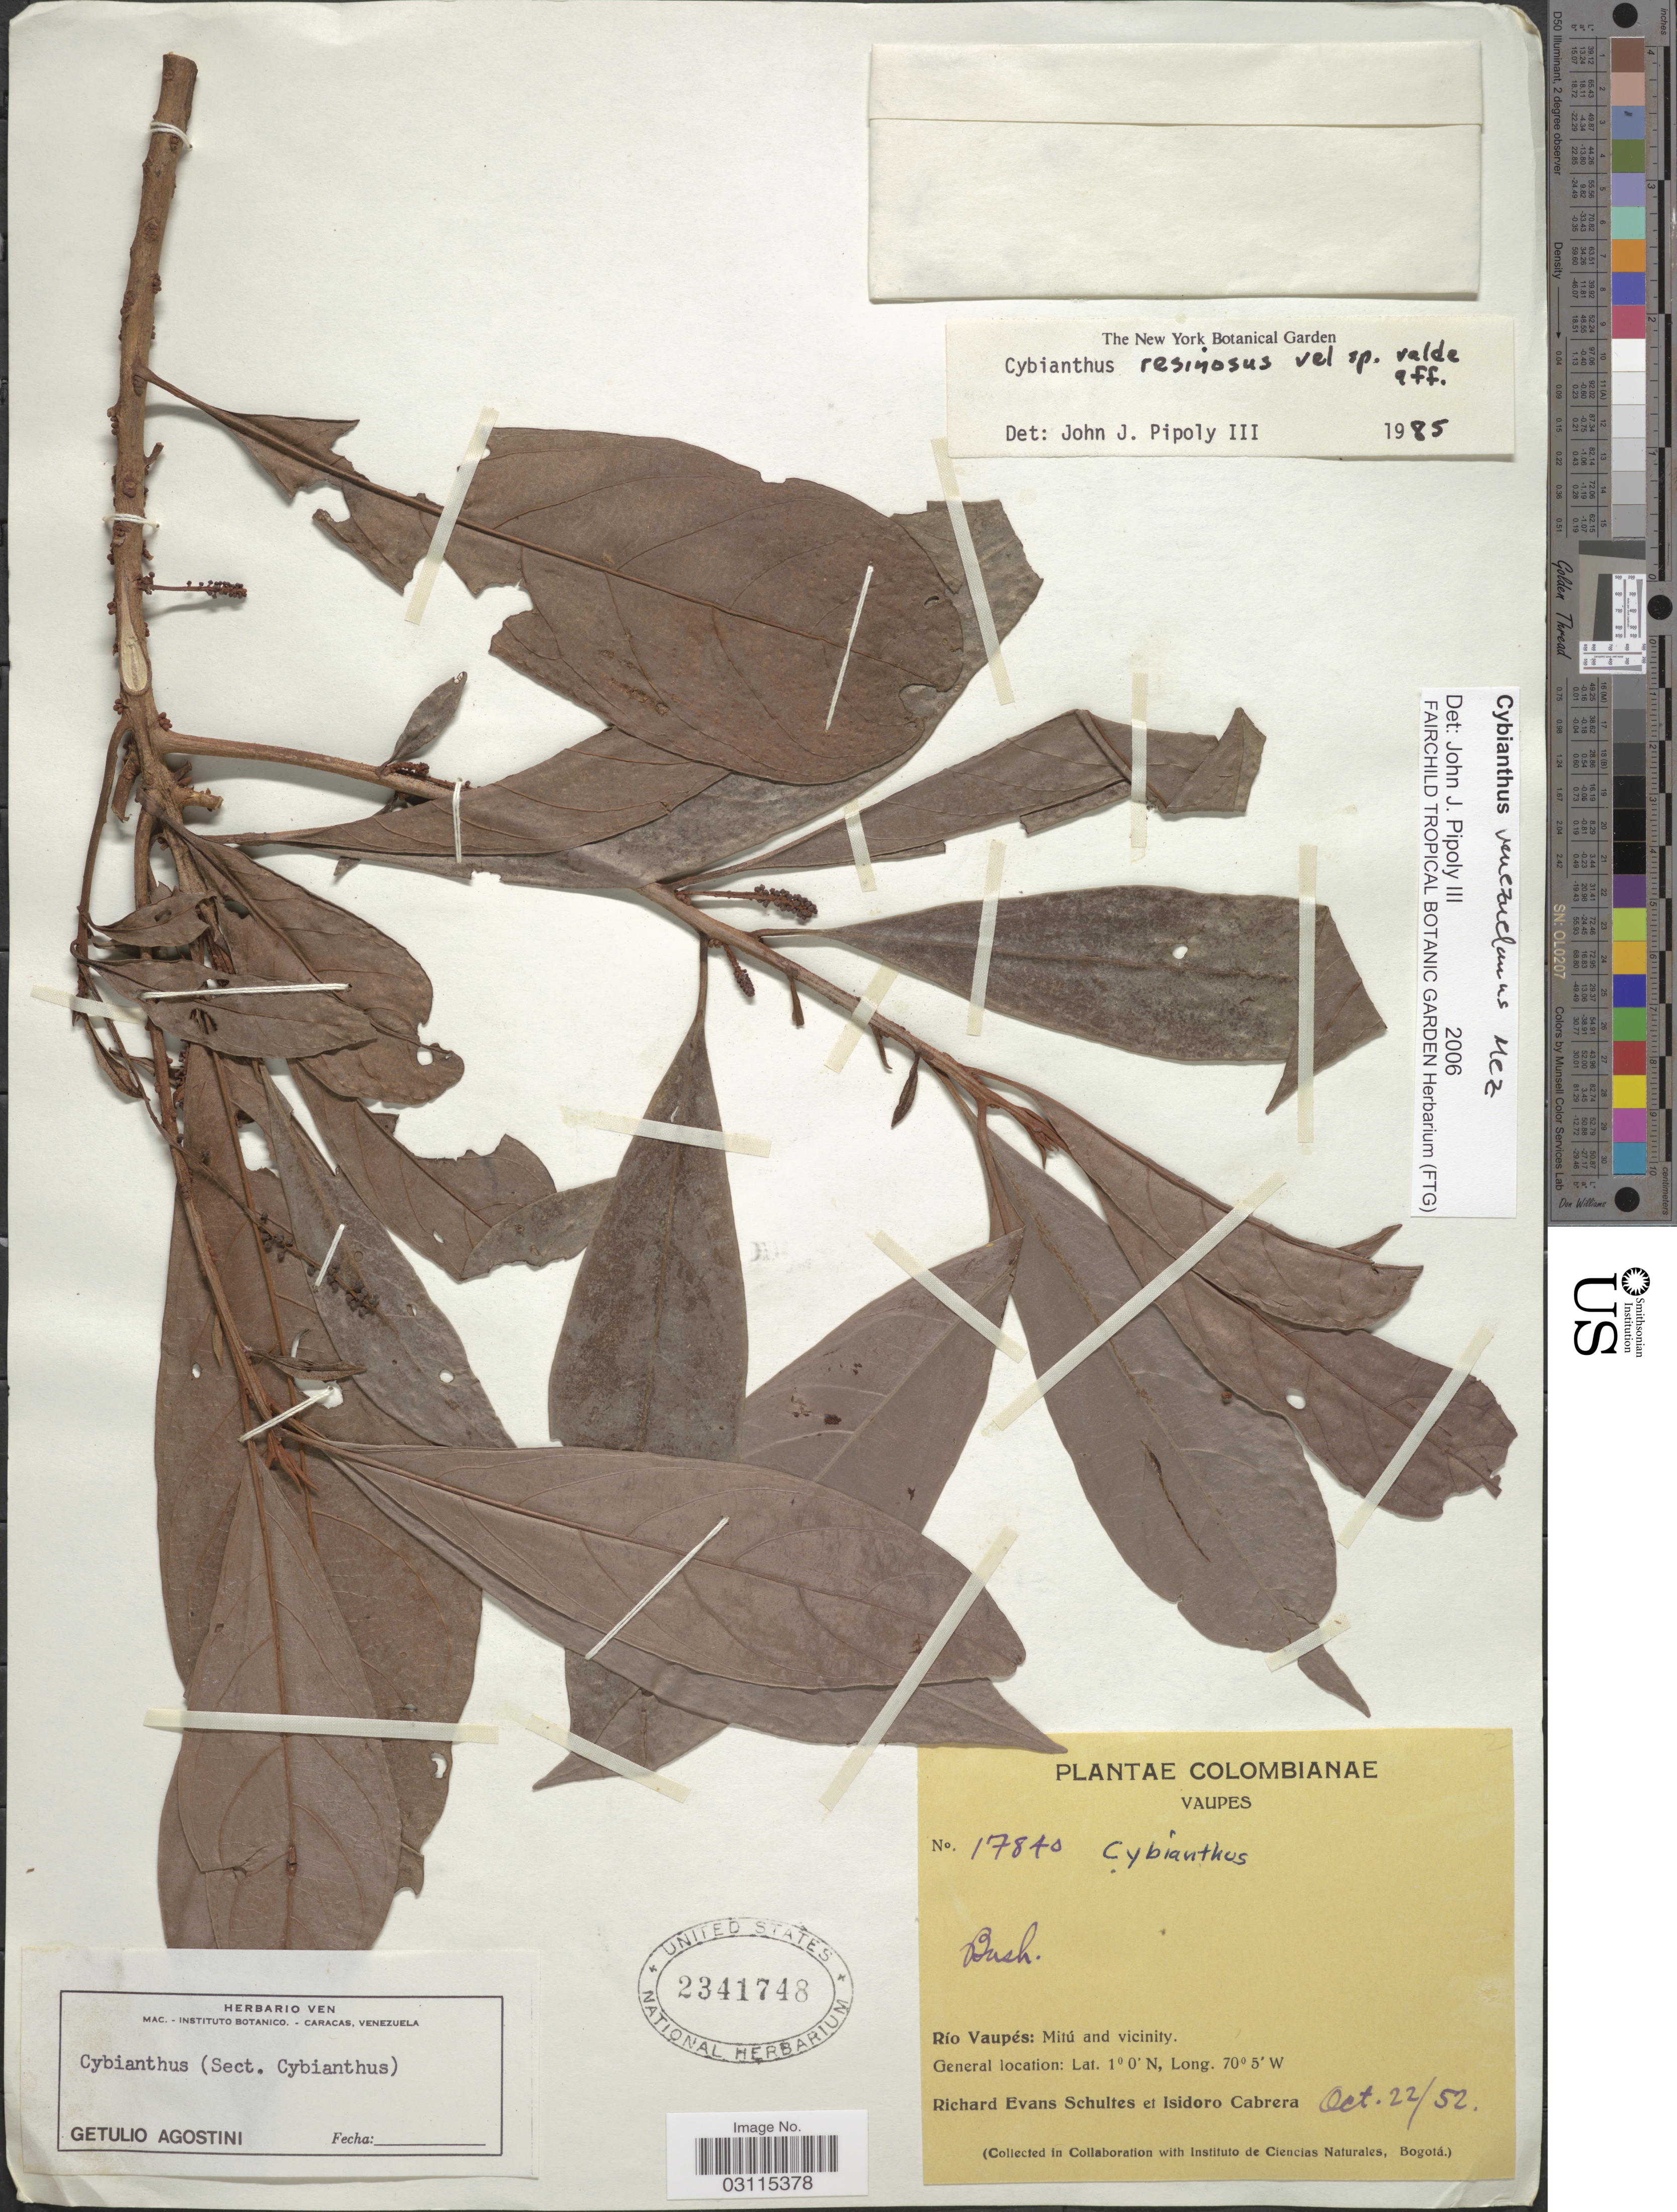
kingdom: Plantae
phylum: Tracheophyta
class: Magnoliopsida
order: Ericales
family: Primulaceae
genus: Cybianthus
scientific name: Cybianthus venezuelanus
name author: Mez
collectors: R. E. Schultes & I. Cabrera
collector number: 17840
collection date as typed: Transcribed d/m/y: 22/10/52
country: Colombia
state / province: Vaupés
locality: Colombianae. Vaupes. Río Vaupés: Mitú and vicinity.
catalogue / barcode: US 2341748